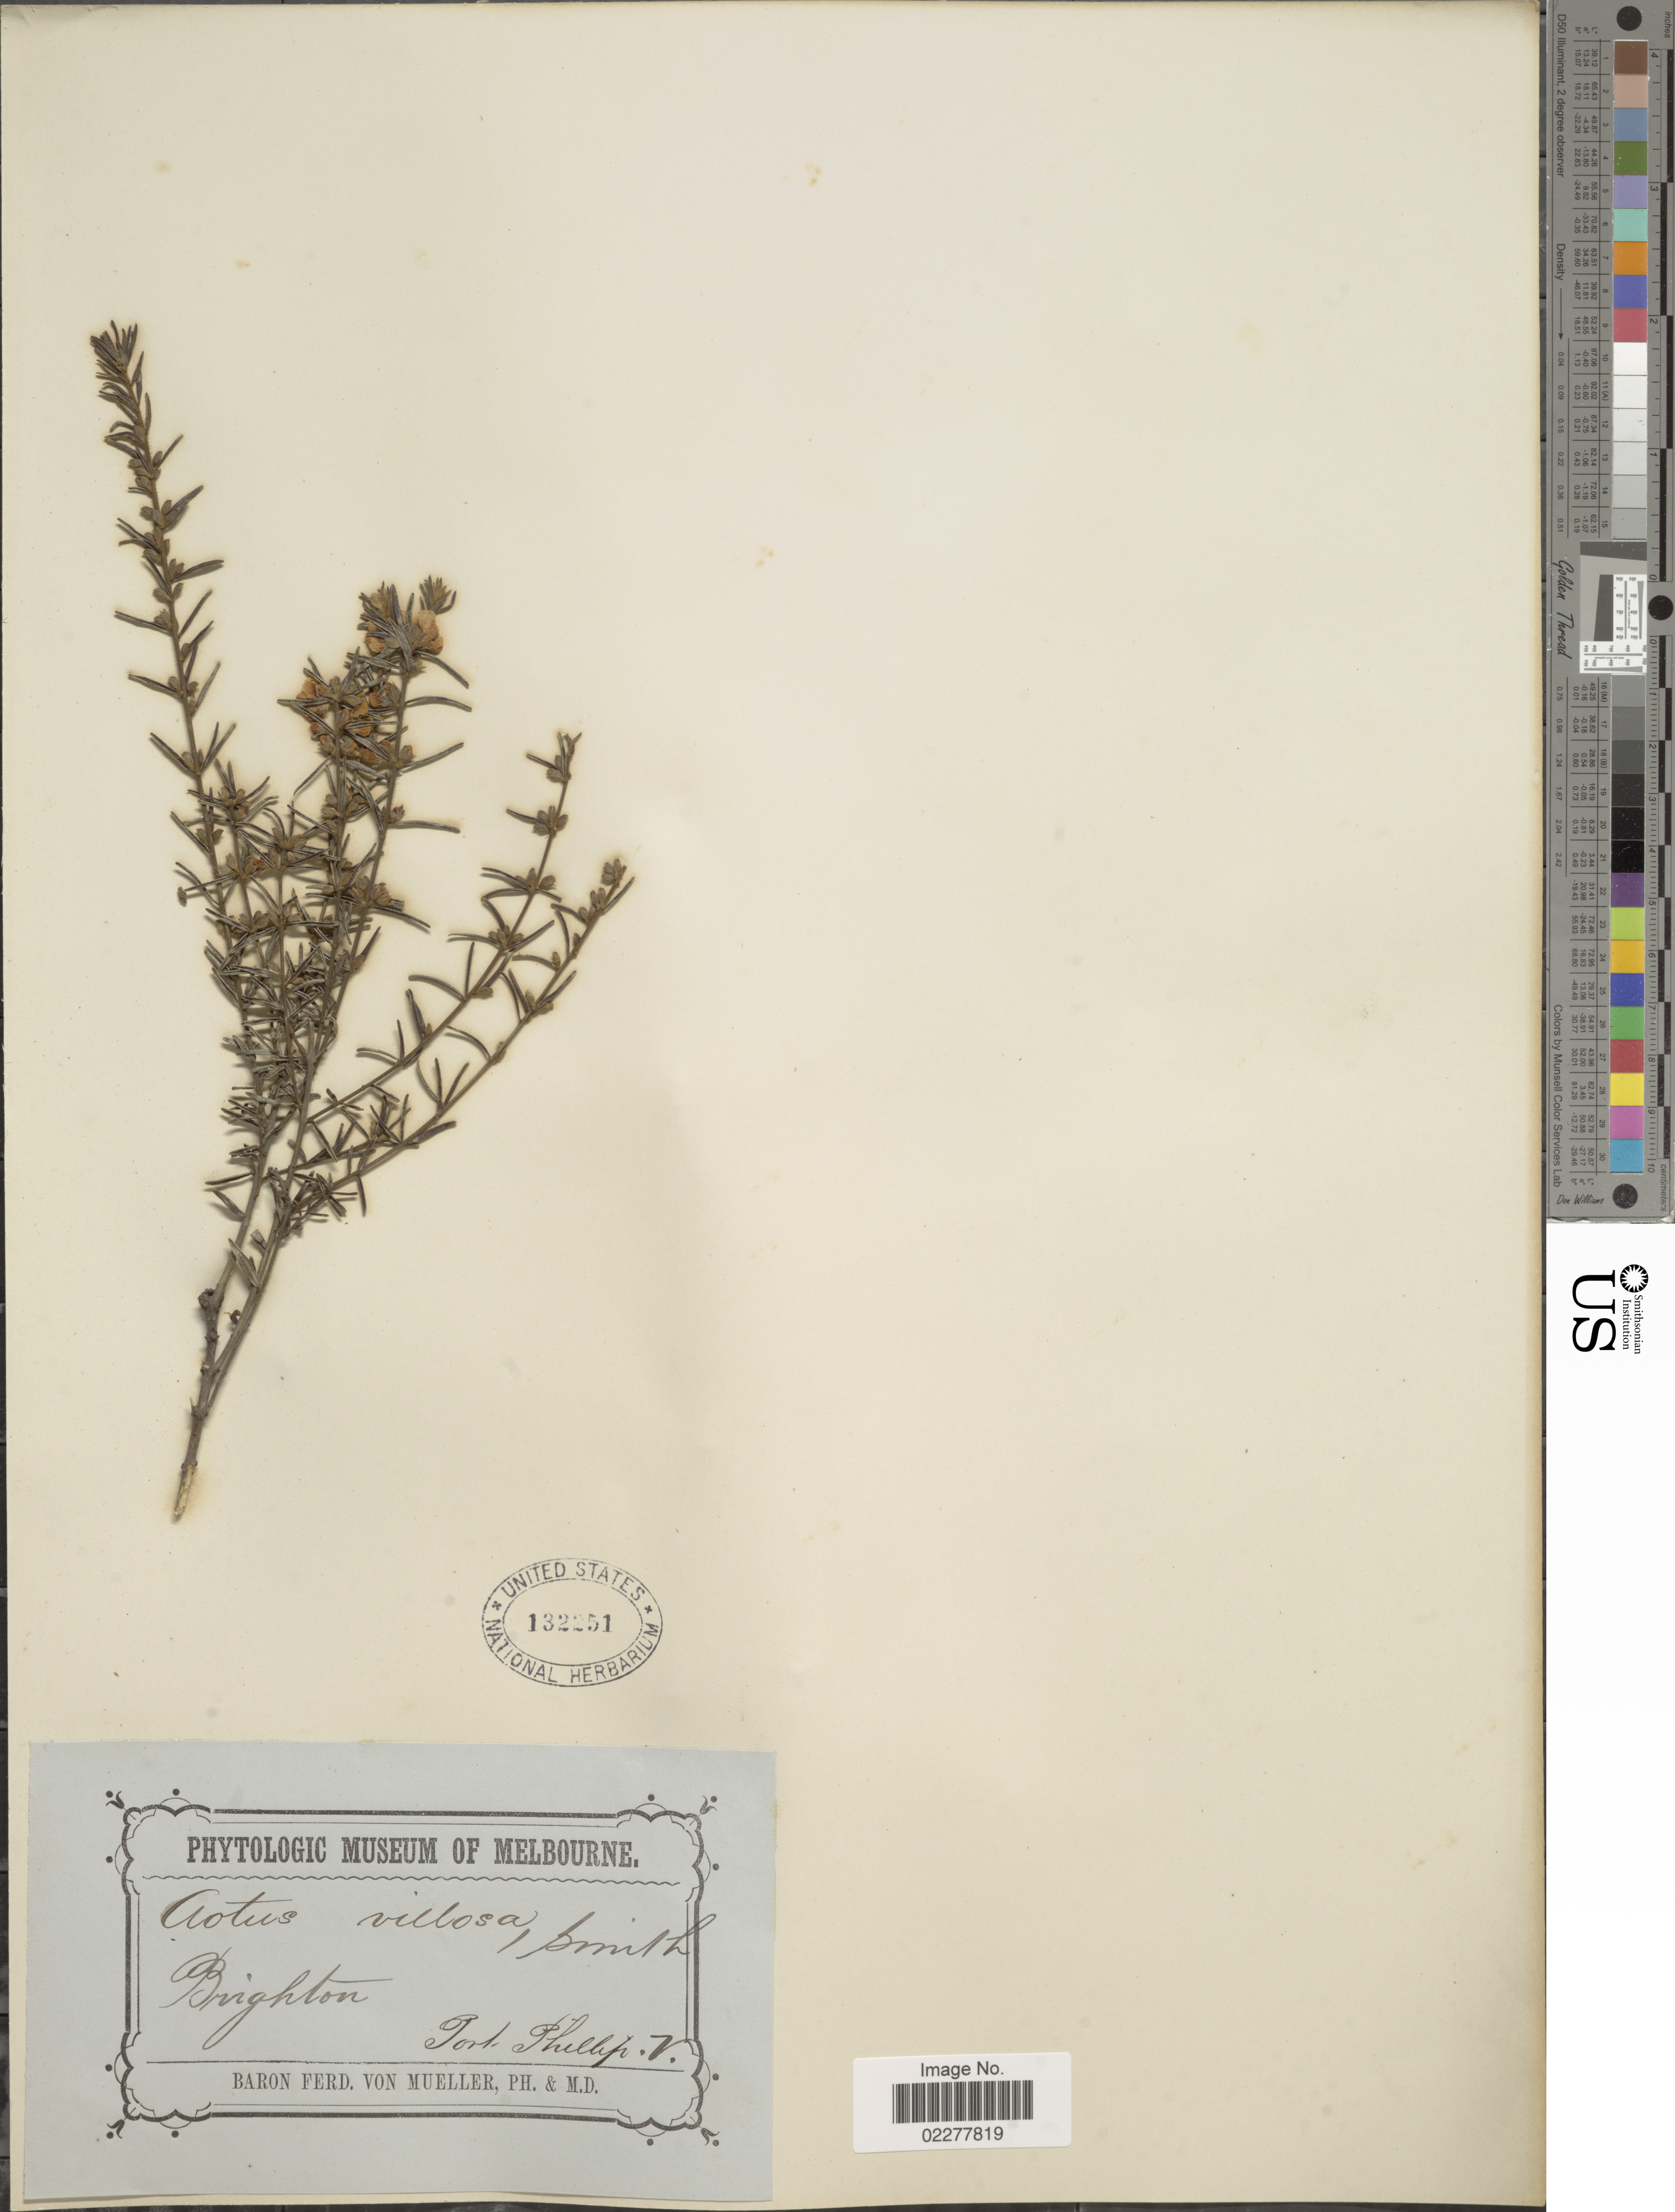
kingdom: Plantae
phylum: Tracheophyta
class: Magnoliopsida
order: Fabales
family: Fabaceae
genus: Aotus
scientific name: Aotus villosa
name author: Sm.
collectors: F. von Mueller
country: Australia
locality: Brighton. Port Phillip. V.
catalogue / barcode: US 132251